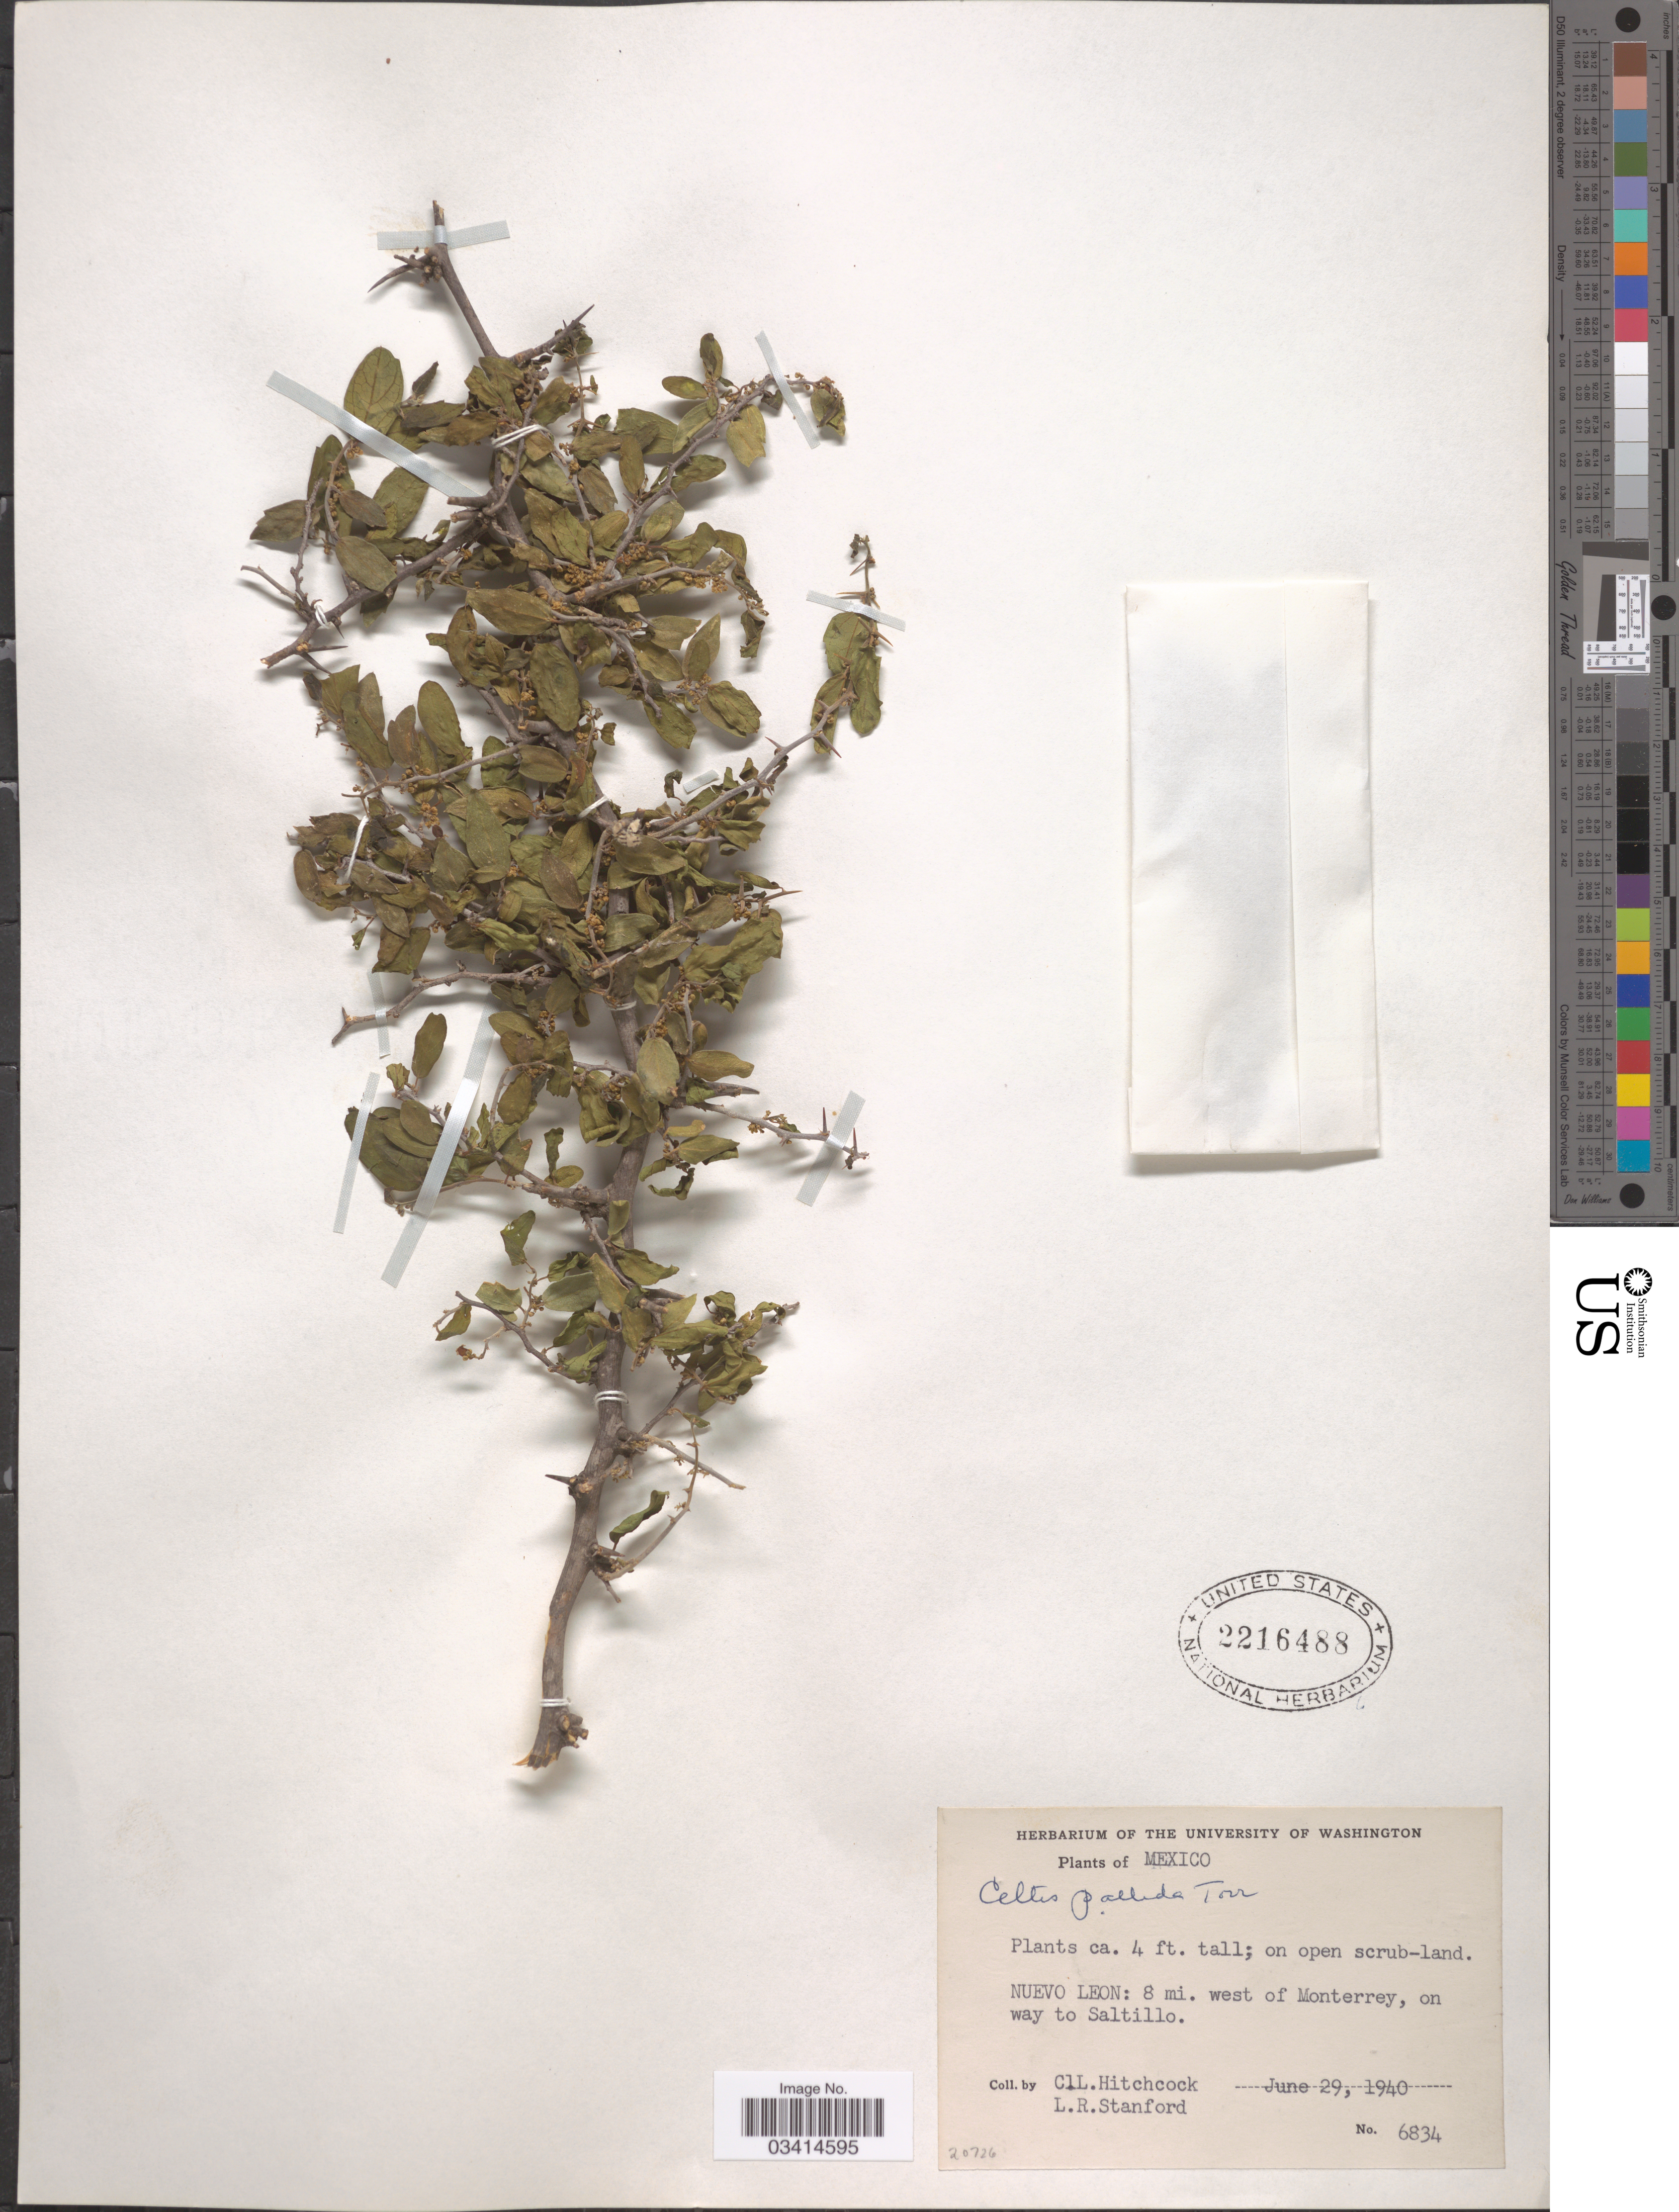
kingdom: Plantae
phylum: Tracheophyta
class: Magnoliopsida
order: Rosales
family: Cannabaceae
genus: Celtis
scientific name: Celtis pallida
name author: Torr. in Emory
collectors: C. L. Hitchcock & L. R. Stanford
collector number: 6834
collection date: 1940-06-29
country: Mexico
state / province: Nuevo León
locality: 8 mi. west of Monterrey, on way to Saltillo.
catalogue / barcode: US 2216488